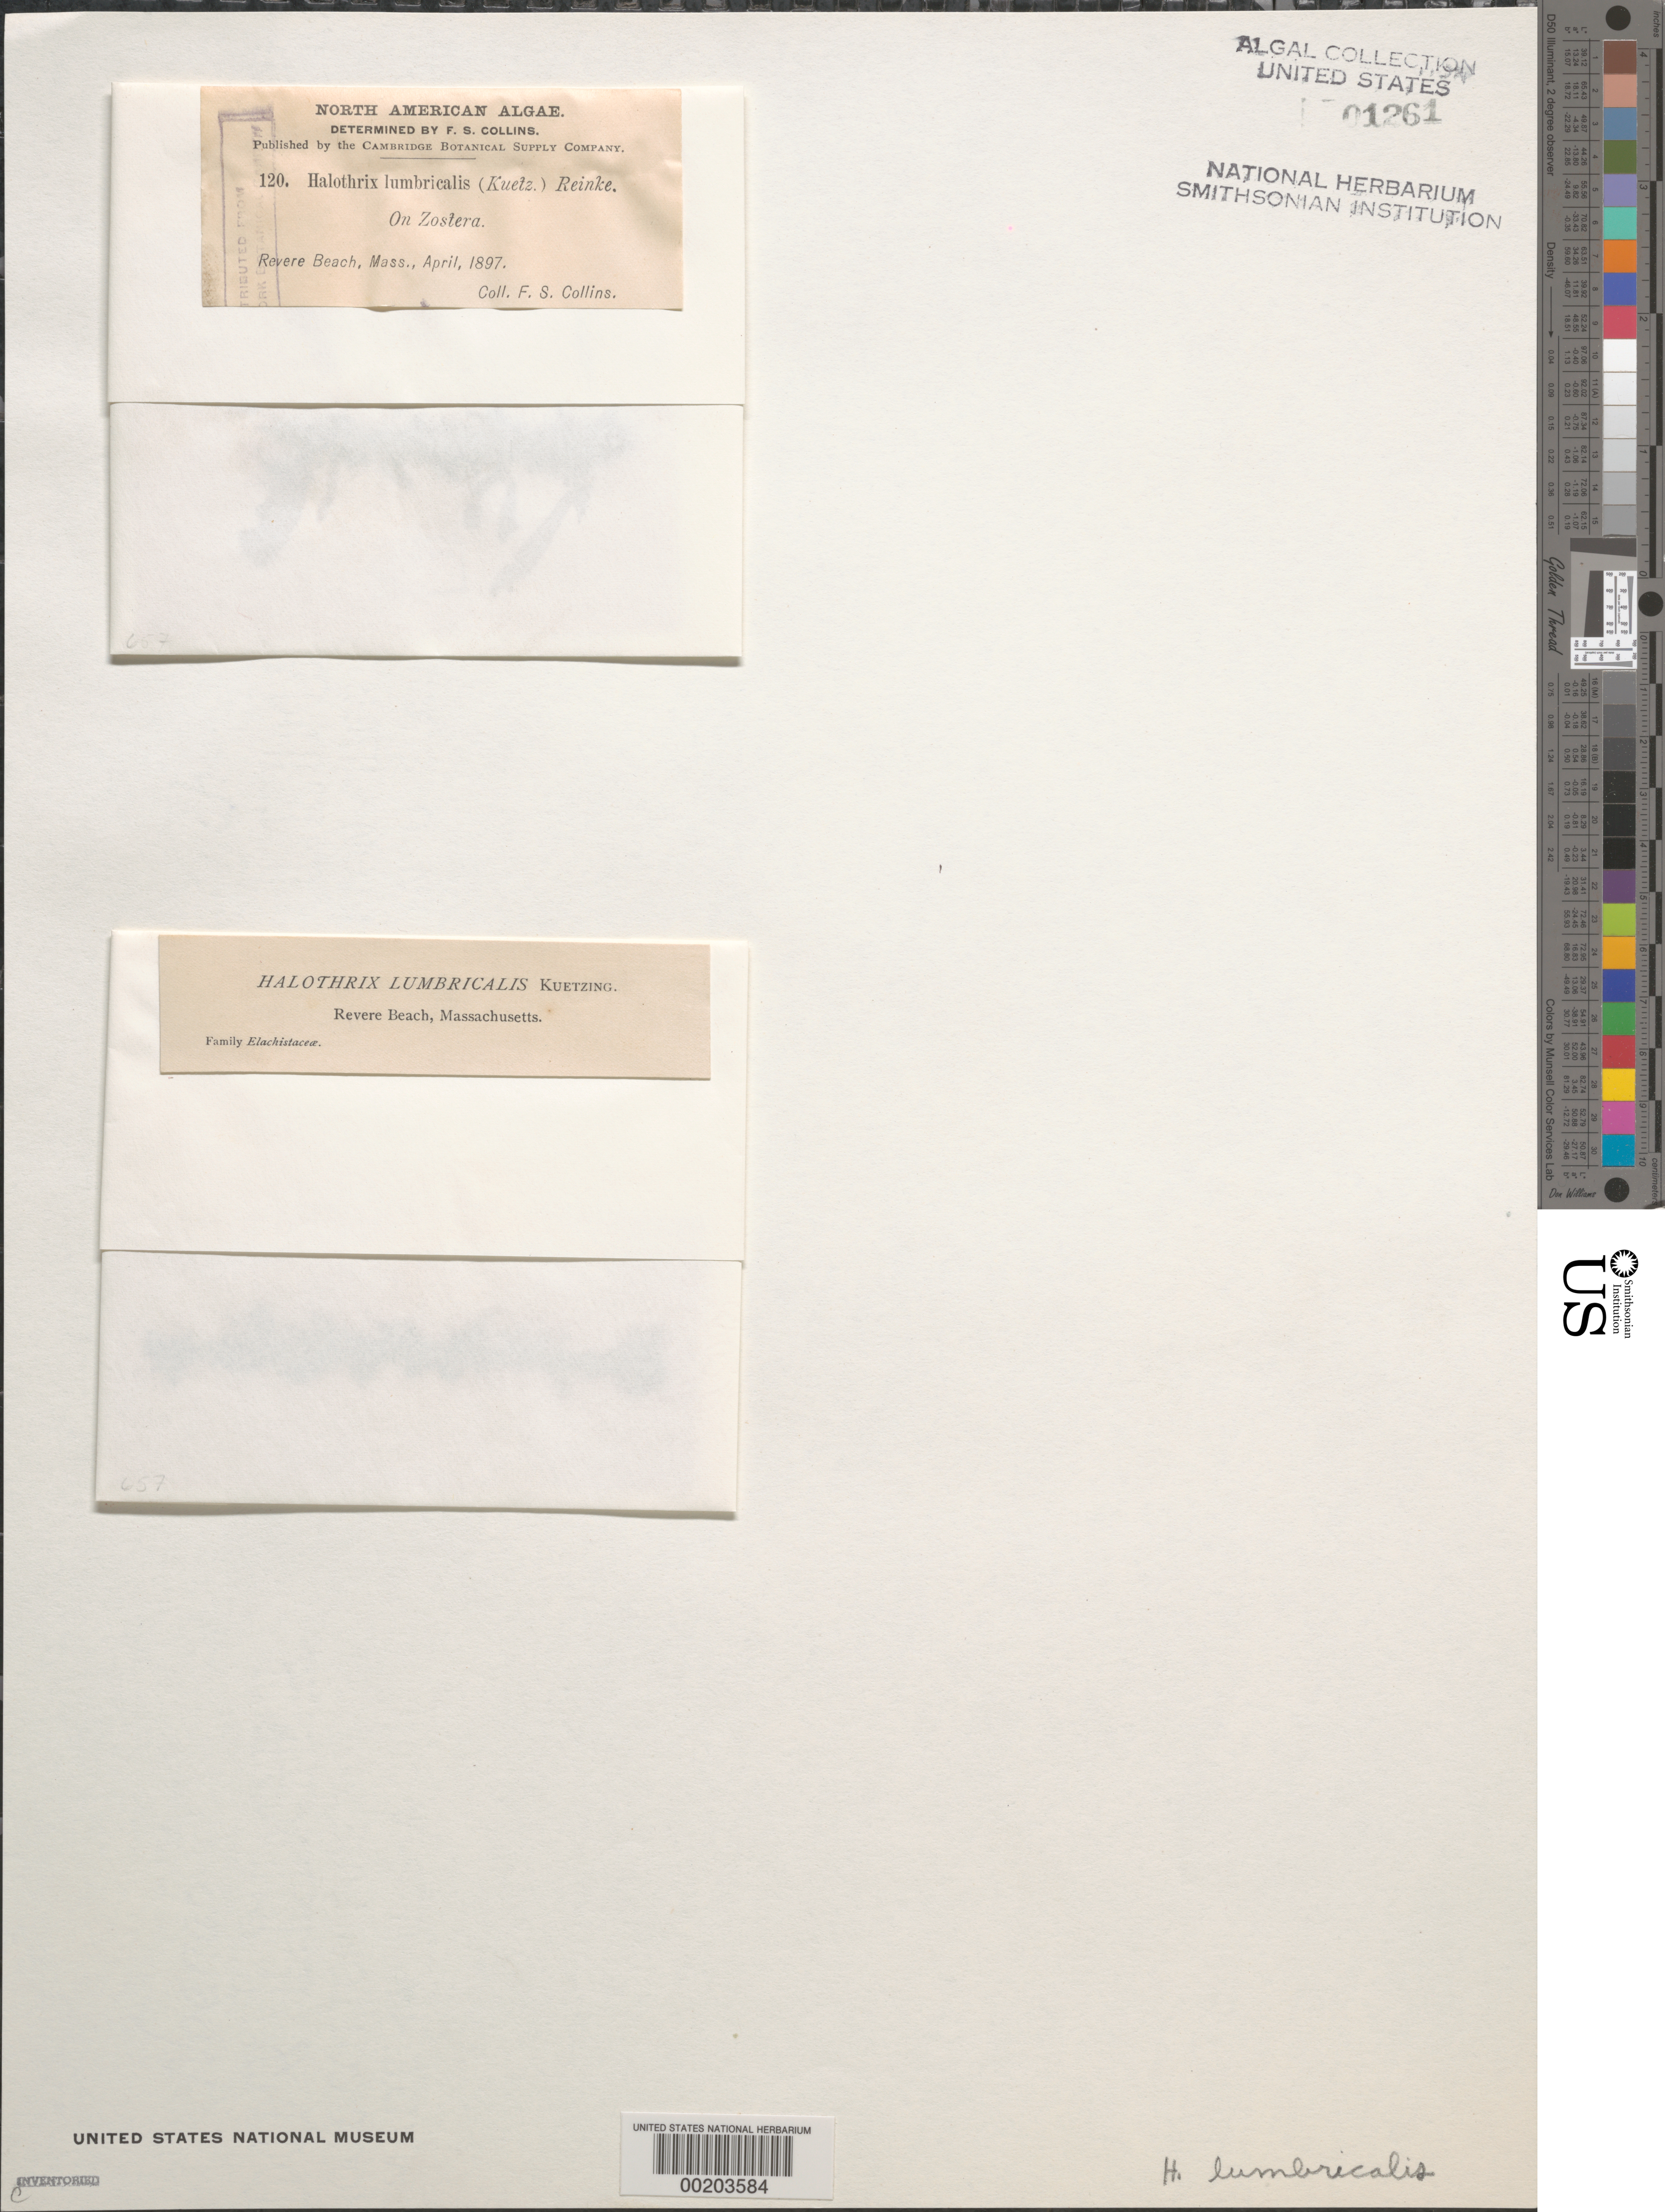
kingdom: Chromista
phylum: Ochrophyta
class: Phaeophyceae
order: Ectocarpales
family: Chordariaceae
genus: Halothrix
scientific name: Halothrix lumbricalis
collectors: F. Collins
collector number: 120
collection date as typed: Apr 1897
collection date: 1897-04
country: United States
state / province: Massachusetts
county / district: Suffolk County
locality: Revere Beach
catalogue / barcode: US 1261